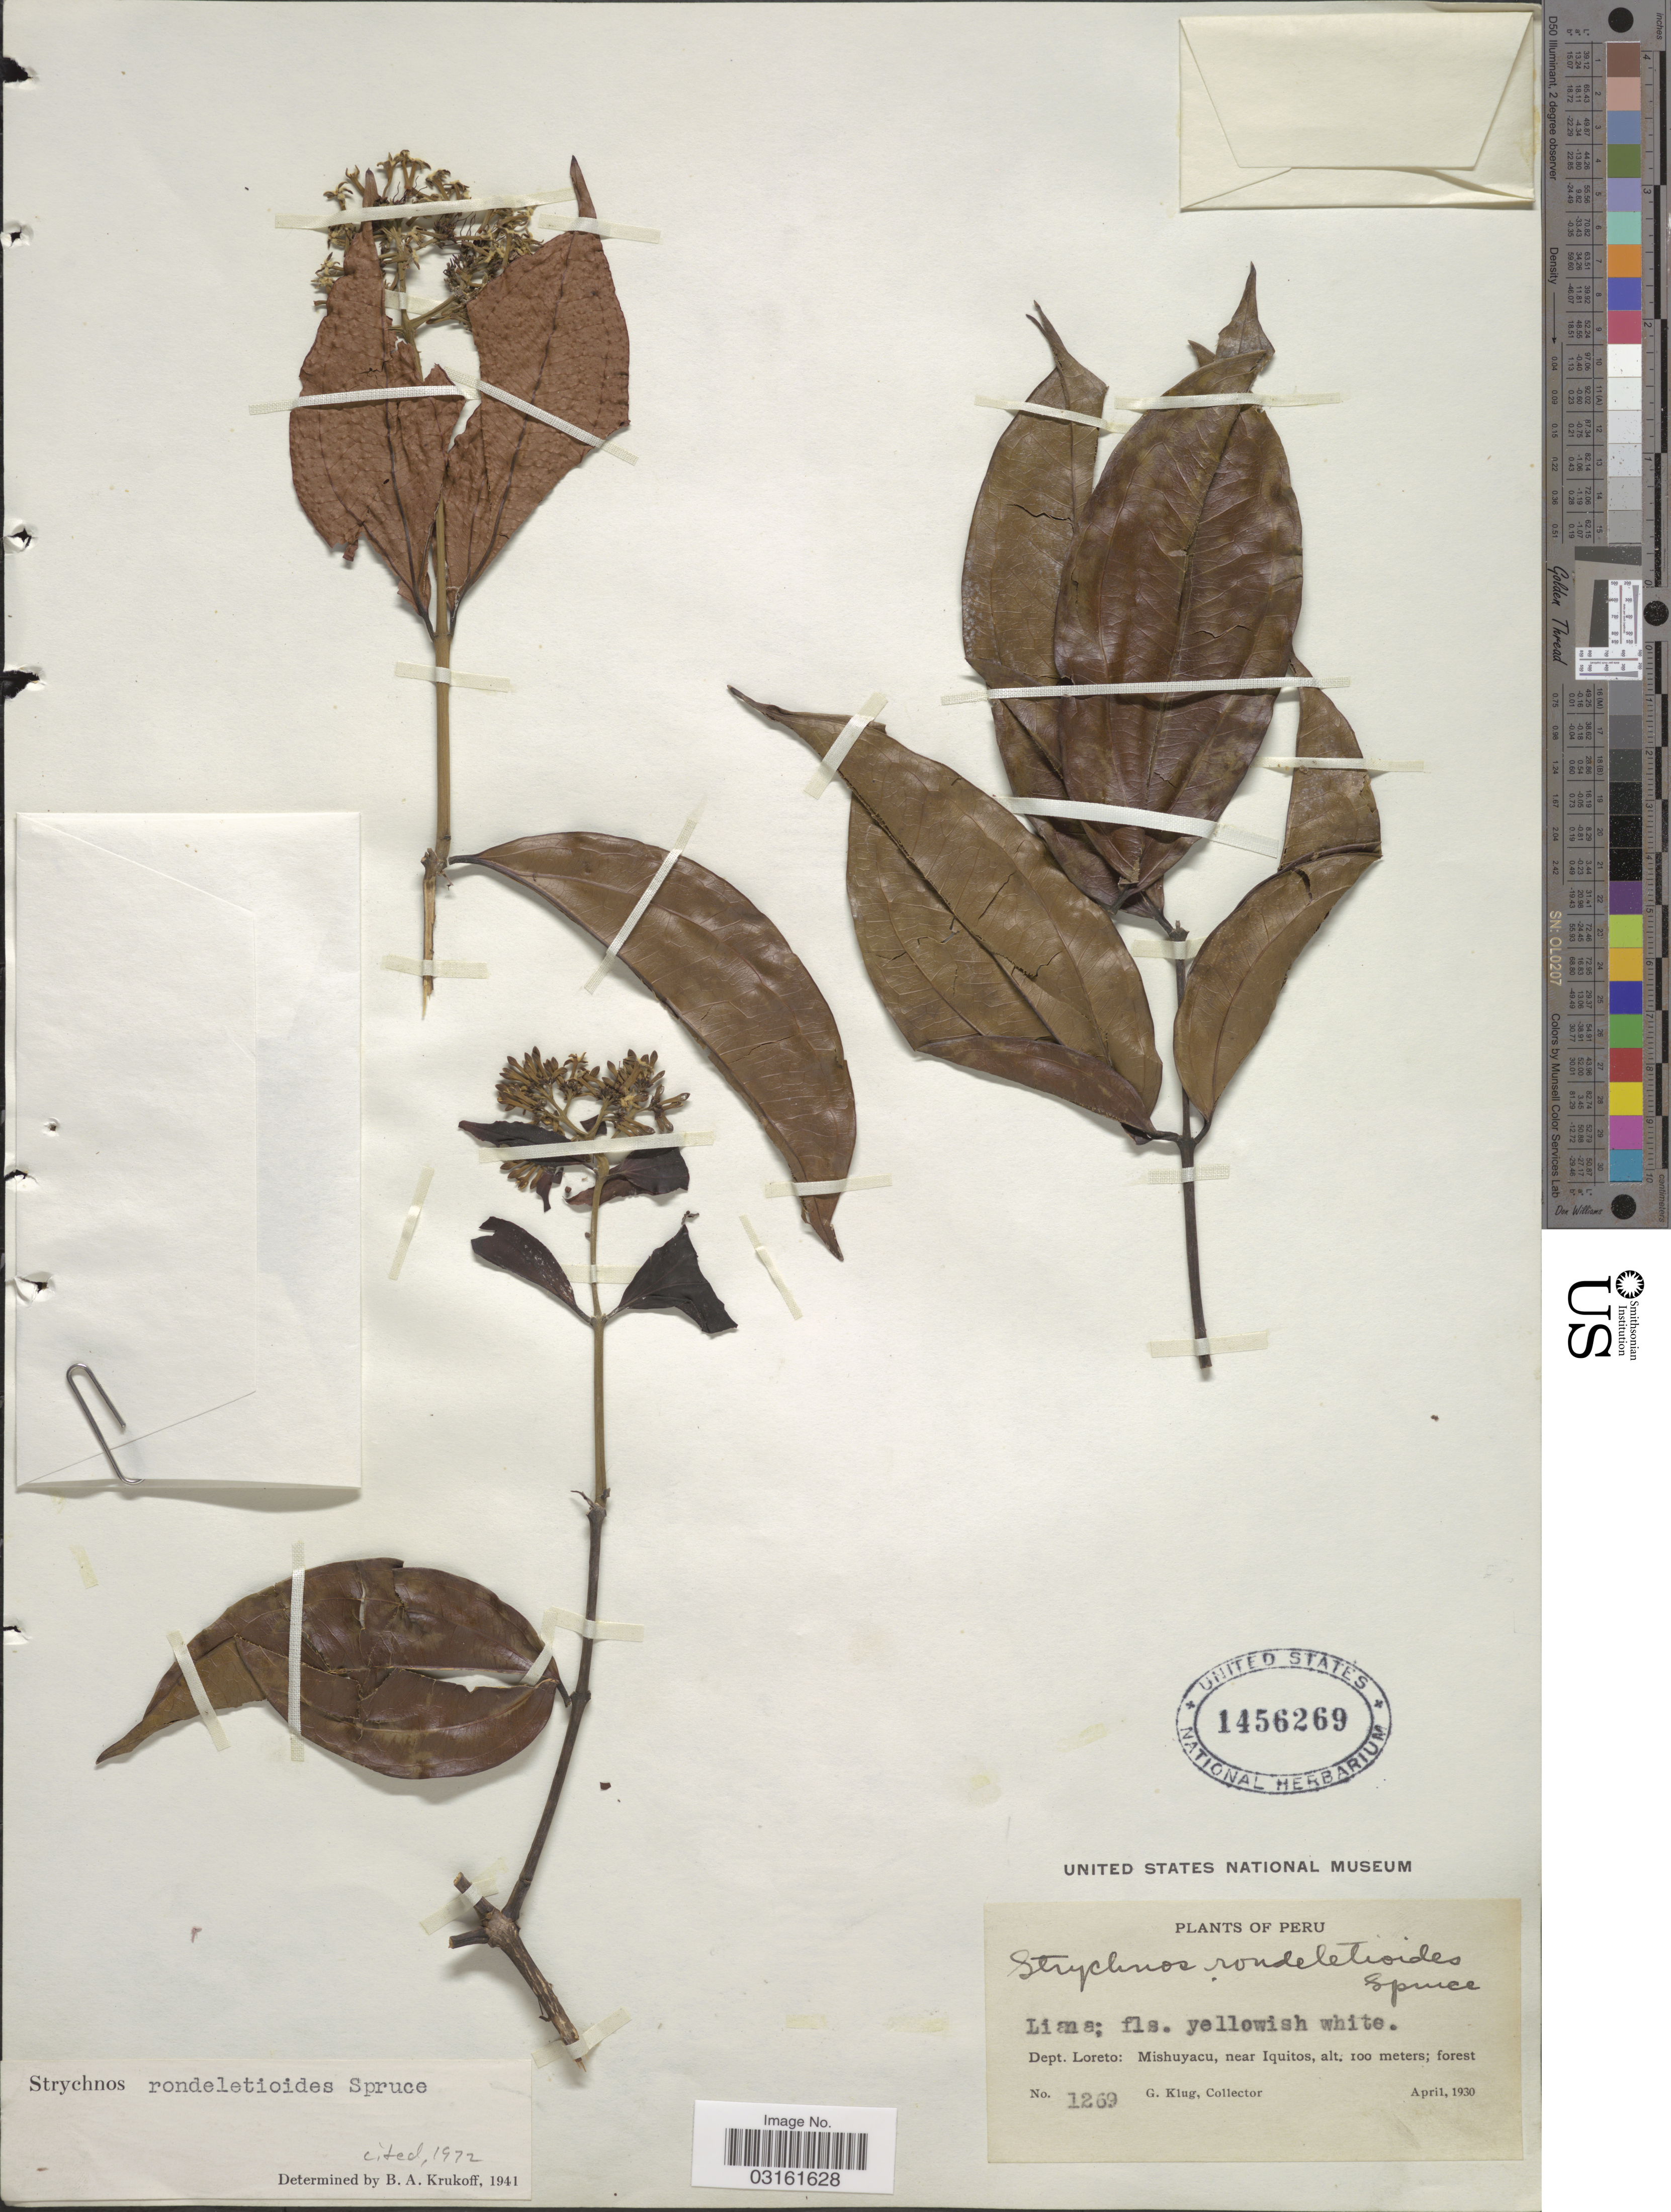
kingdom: Plantae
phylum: Tracheophyta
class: Magnoliopsida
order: Gentianales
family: Loganiaceae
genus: Strychnos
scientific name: Strychnos rondeletioides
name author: Spruce ex Benth.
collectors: G. Klug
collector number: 1269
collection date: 1930-04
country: Peru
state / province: Loreto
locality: Dept. Loreto: Mishuyacu, near Iquitos.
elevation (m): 100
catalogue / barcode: US 1456269